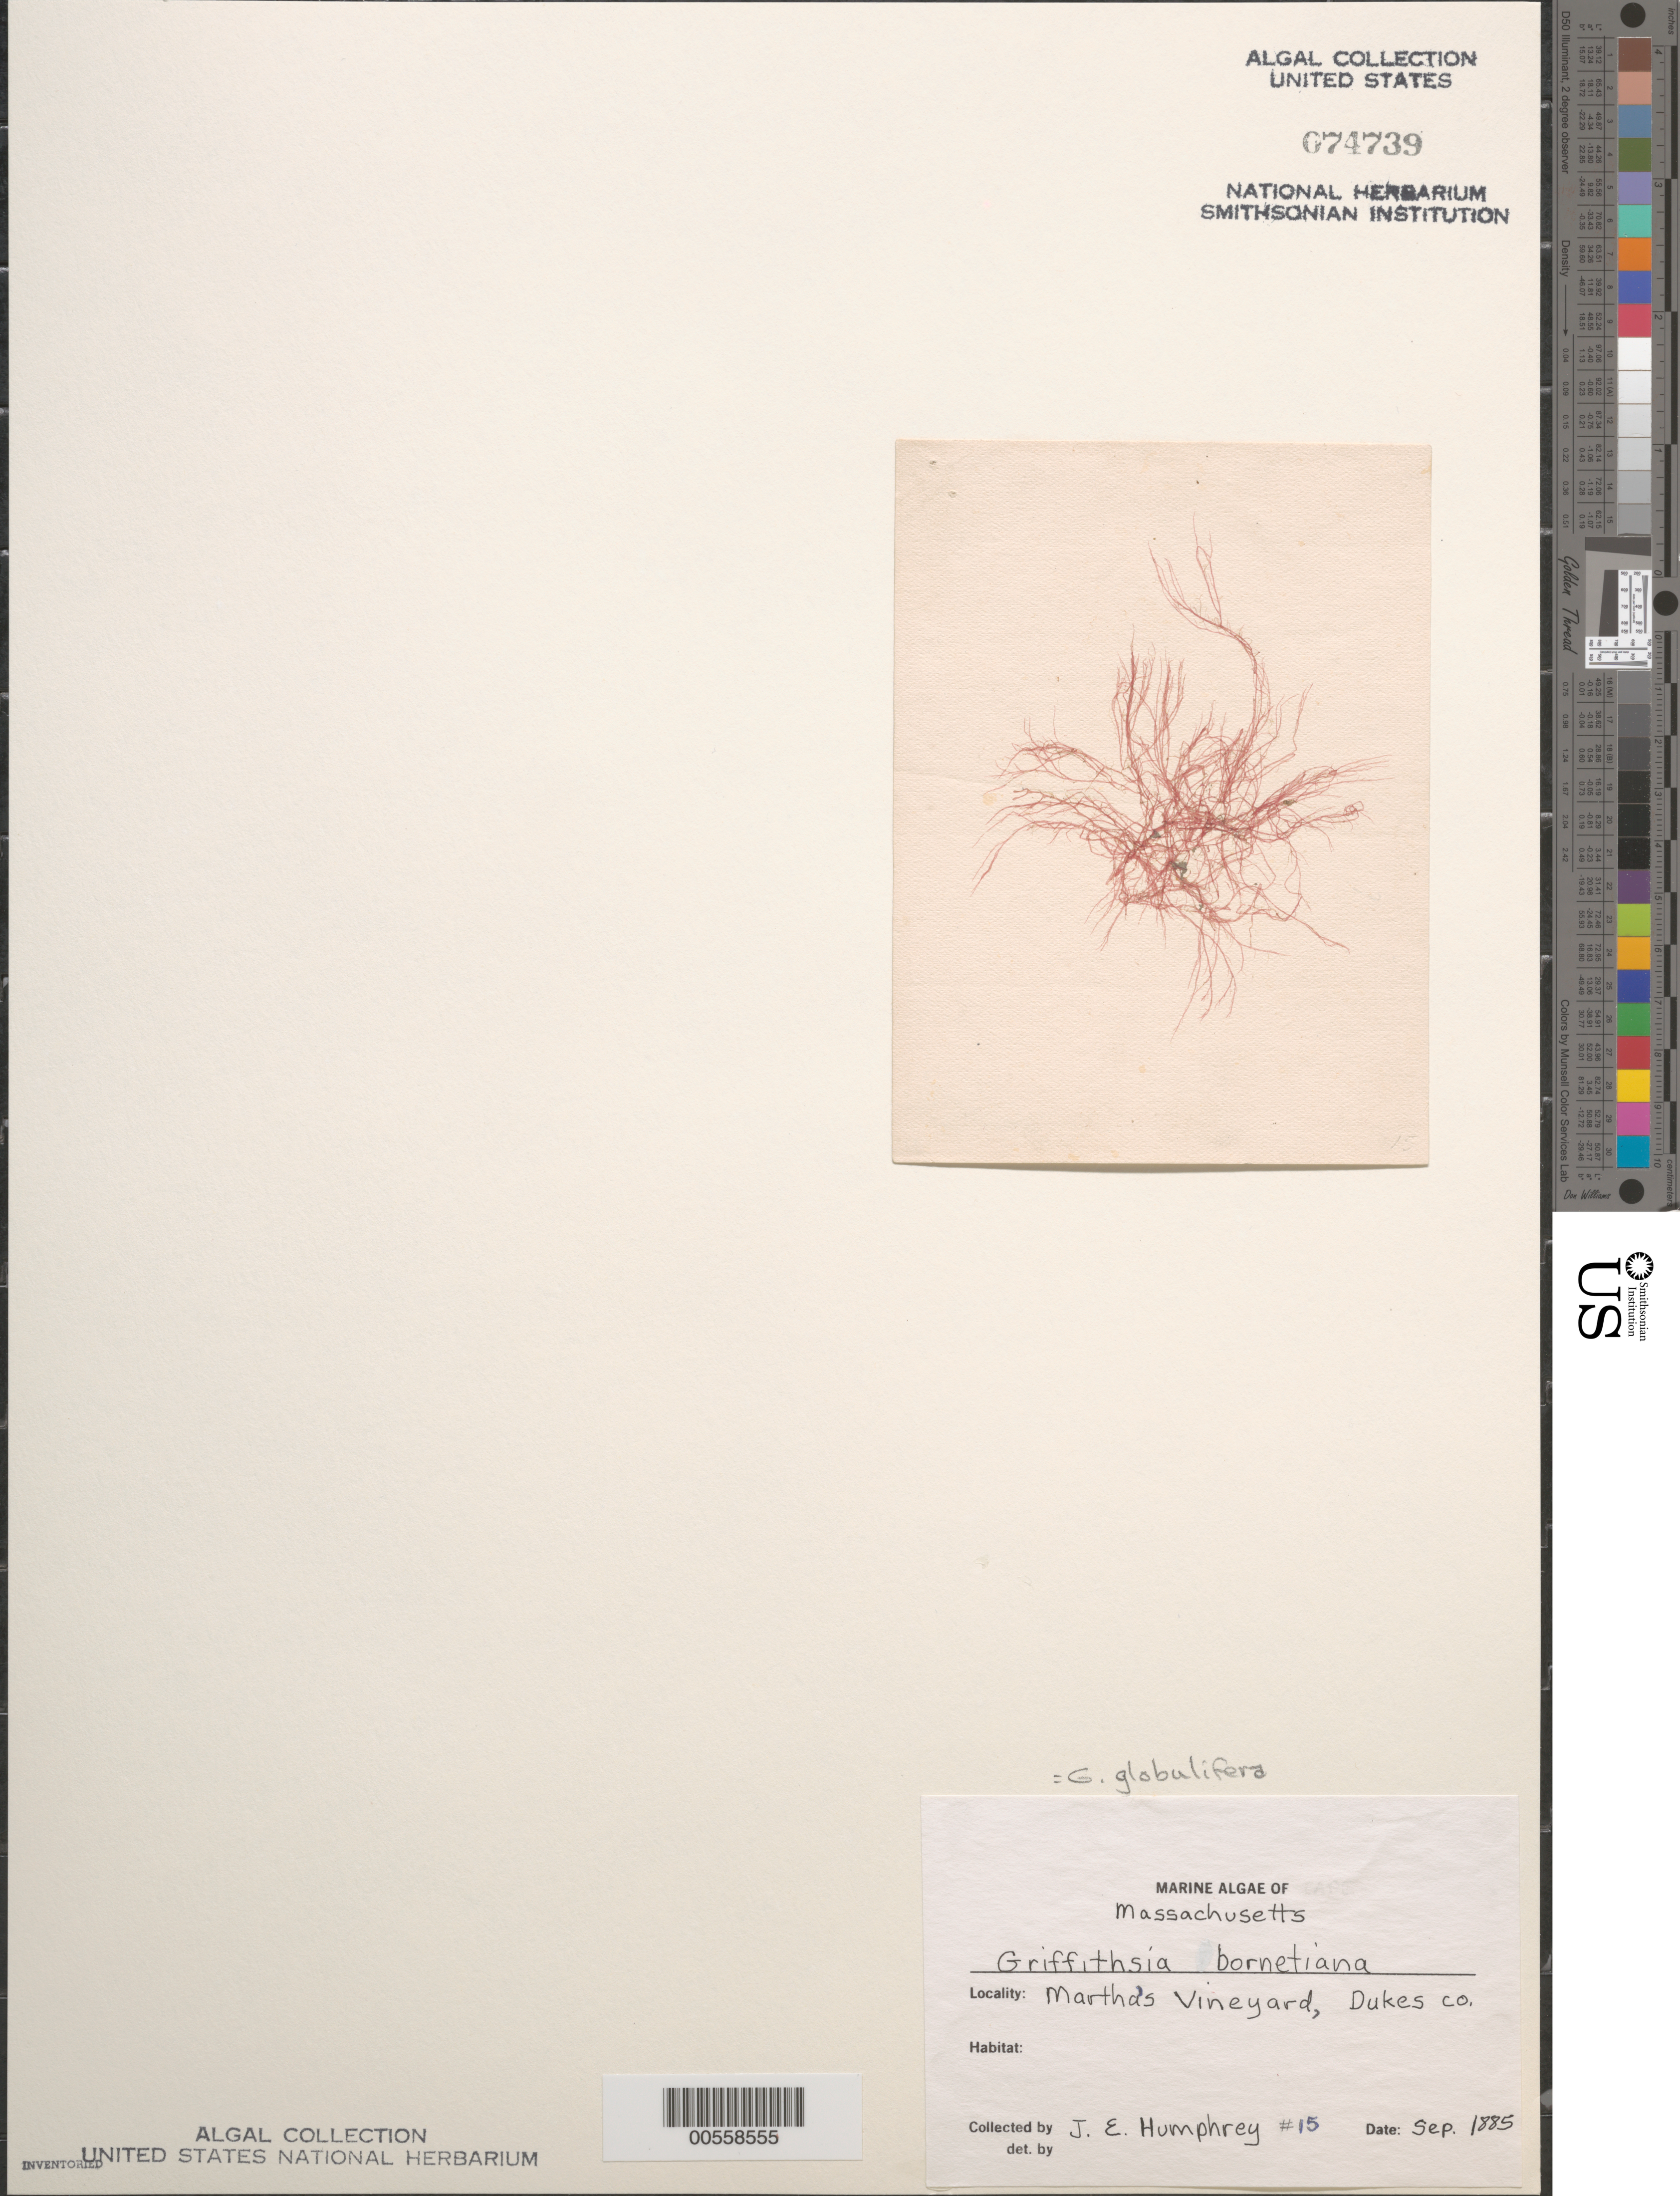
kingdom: Plantae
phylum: Rhodophyta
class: Florideophyceae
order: Ceramiales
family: Wrangeliaceae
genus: Griffithsia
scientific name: Griffithsia globulifera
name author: Harv. ex Kütz.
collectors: J. Humphrey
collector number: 15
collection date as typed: Sep 1885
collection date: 1885-09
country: United States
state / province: Massachusetts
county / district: Dukes County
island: Martha's Vineyard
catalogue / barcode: US 74739